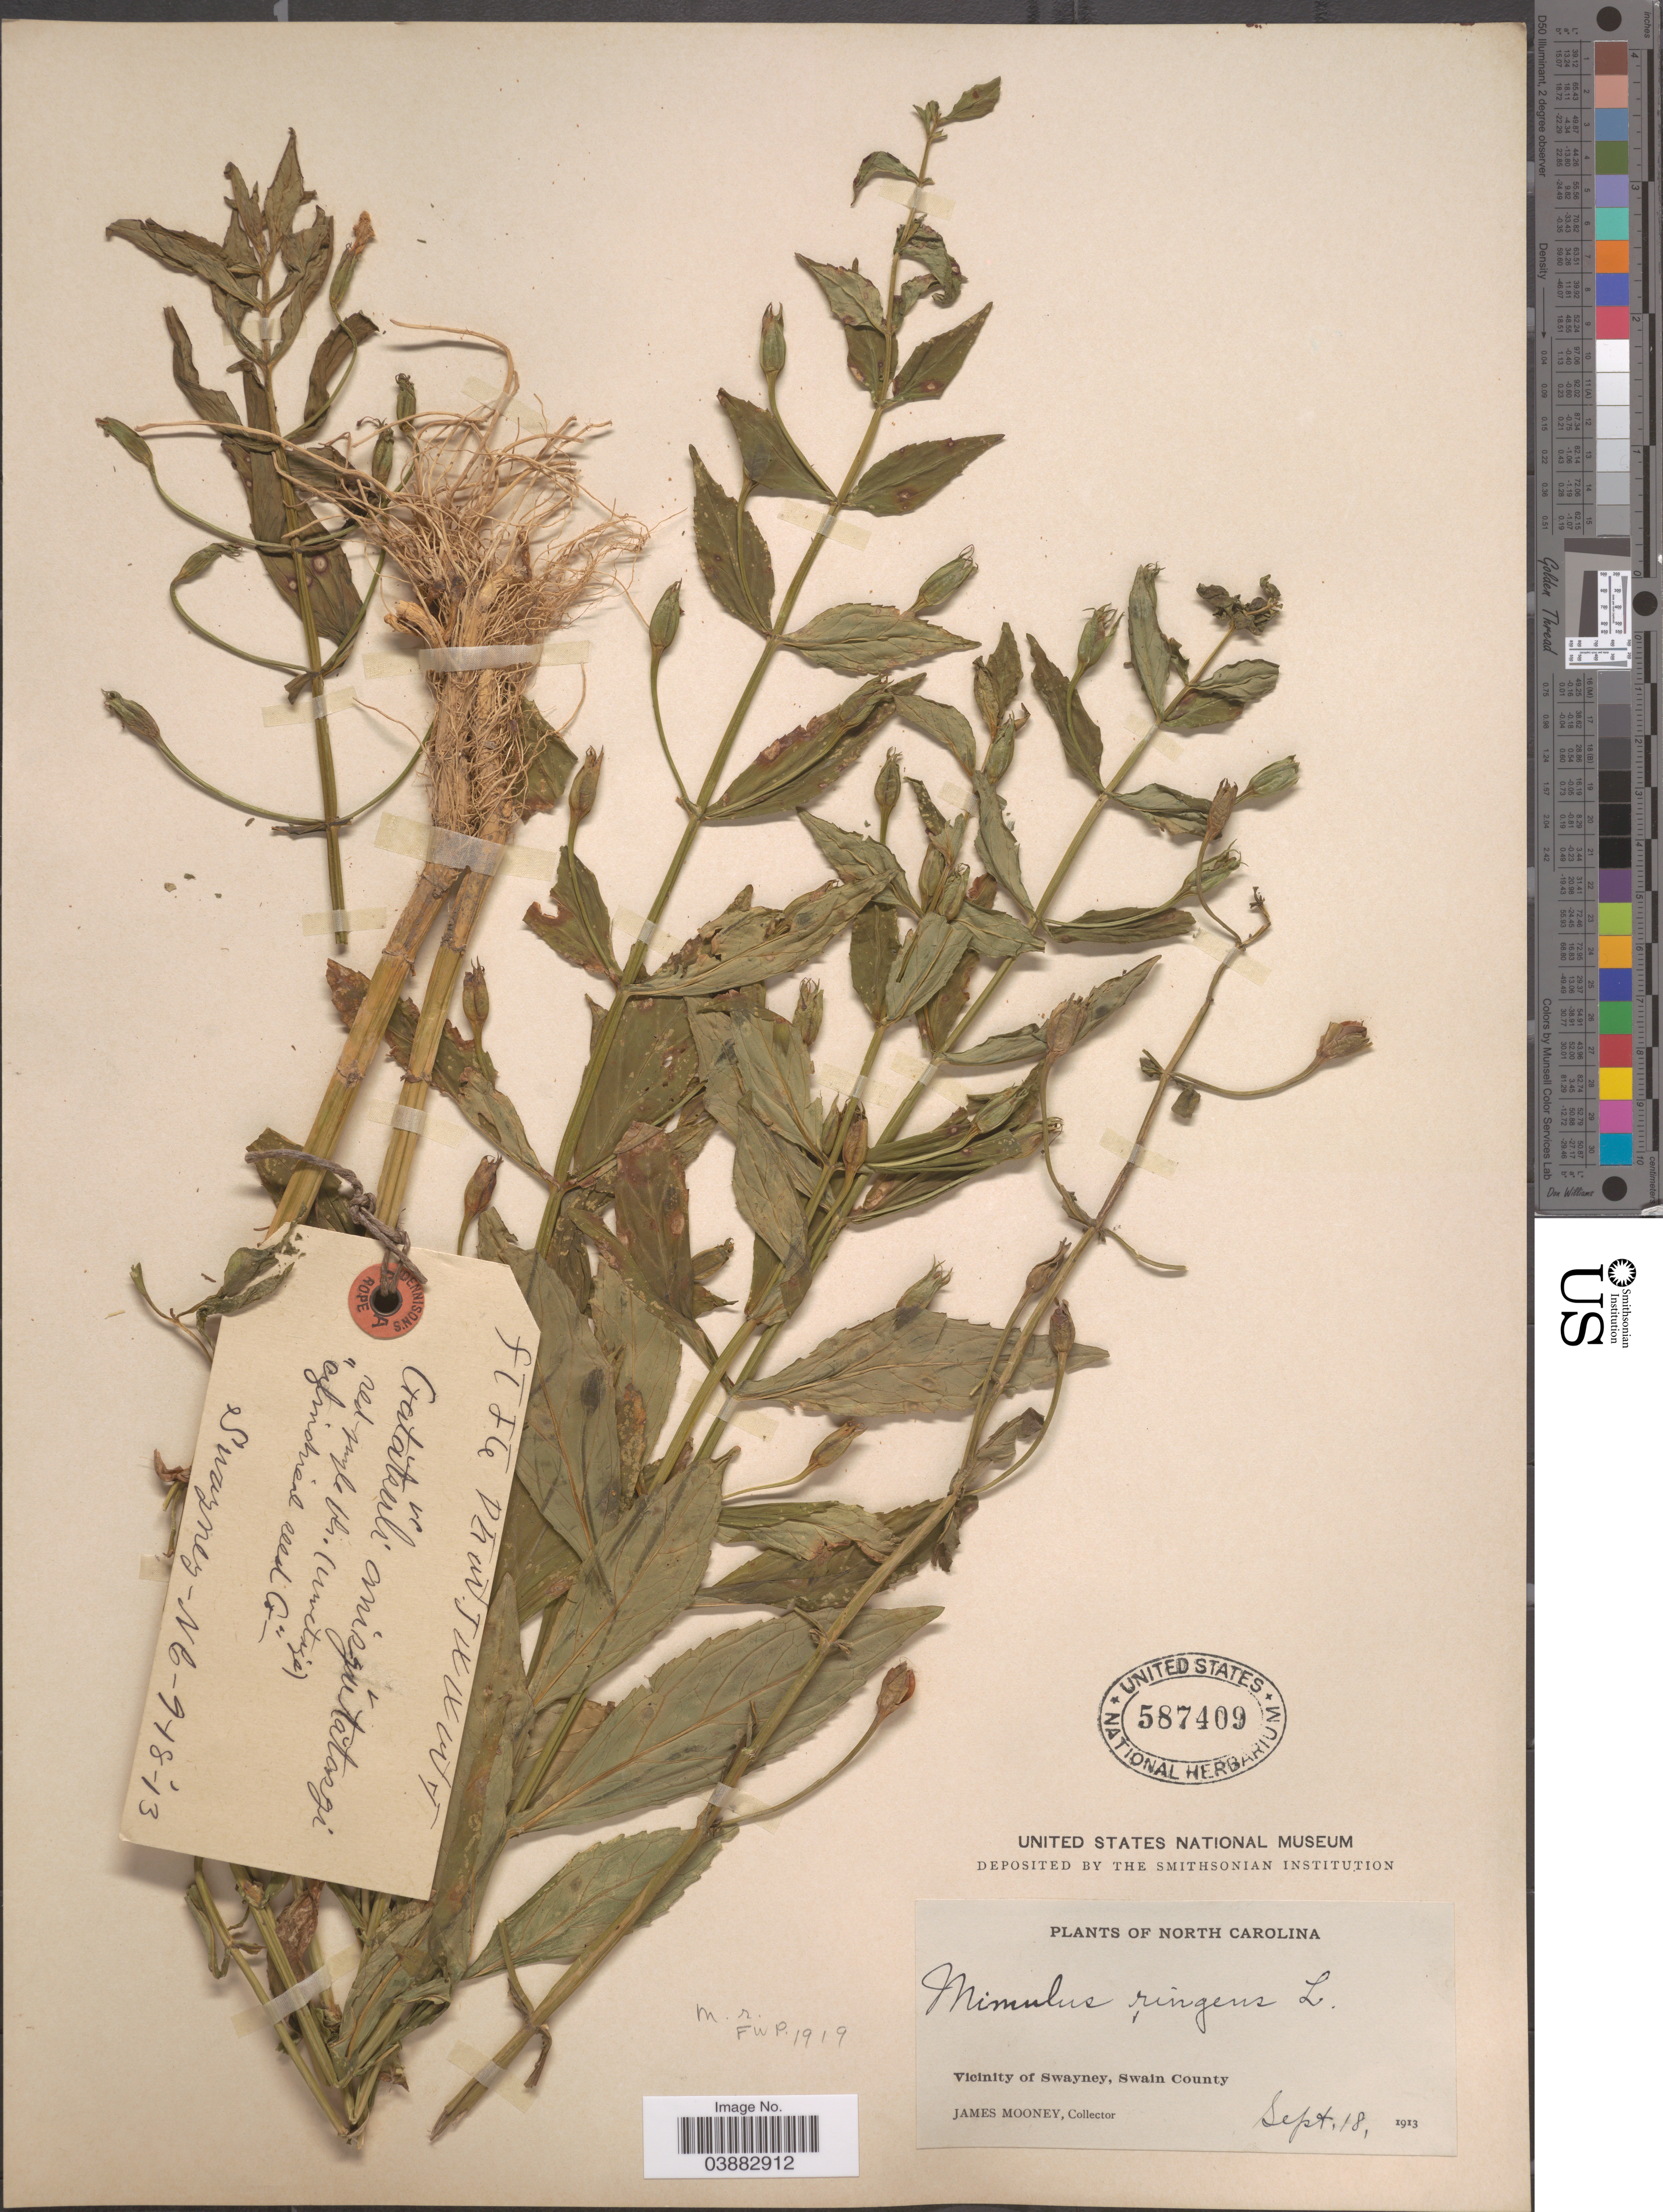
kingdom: Plantae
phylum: Tracheophyta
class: Magnoliopsida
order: Lamiales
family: Phrymaceae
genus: Mimulus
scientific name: Mimulus ringens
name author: L.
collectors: J. Mooney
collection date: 1913-09-18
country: United States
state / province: North Carolina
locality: Vicinity of Swayney, Swain County.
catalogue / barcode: US 587409